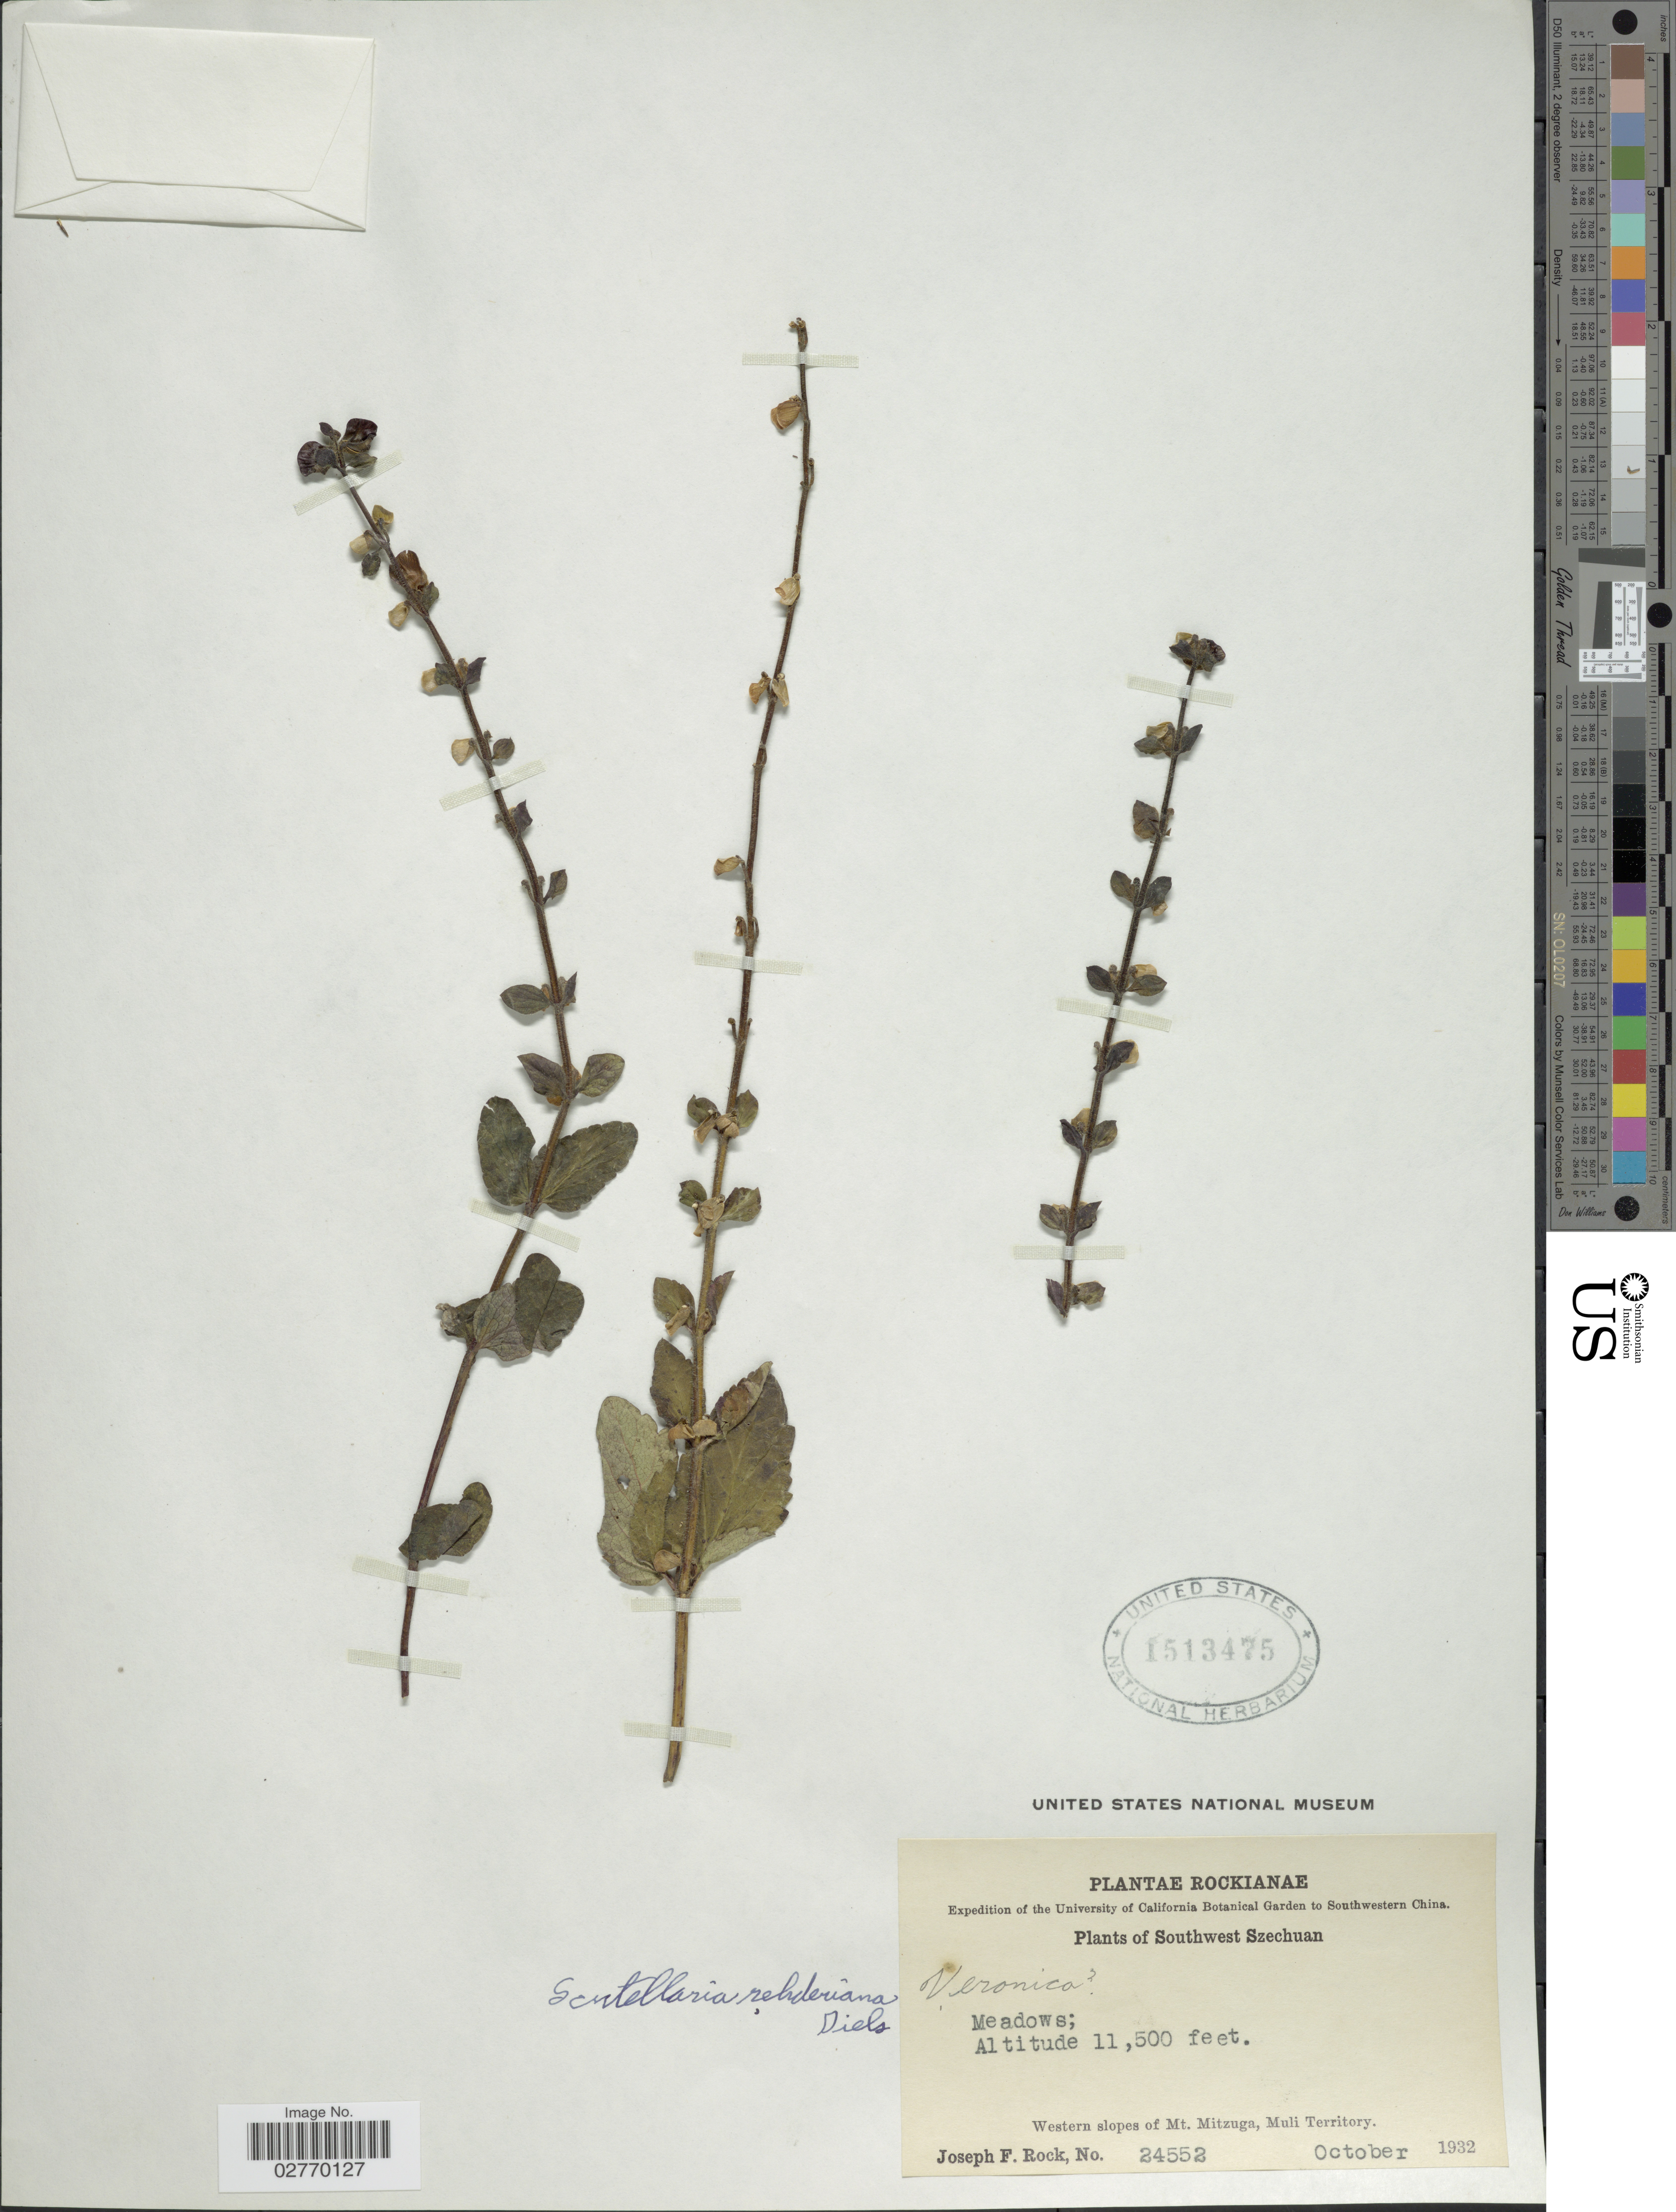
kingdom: Plantae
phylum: Tracheophyta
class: Magnoliopsida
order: Lamiales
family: Lamiaceae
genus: Scutellaria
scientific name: Scutellaria rehderiana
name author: Diels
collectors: J. F. Rock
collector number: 24552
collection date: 1932-10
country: China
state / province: Sichuan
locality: Southwest Szechuan. Western slopes of Mt. Mitzuga, Muli Territory.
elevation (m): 3505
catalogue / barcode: US 1513475